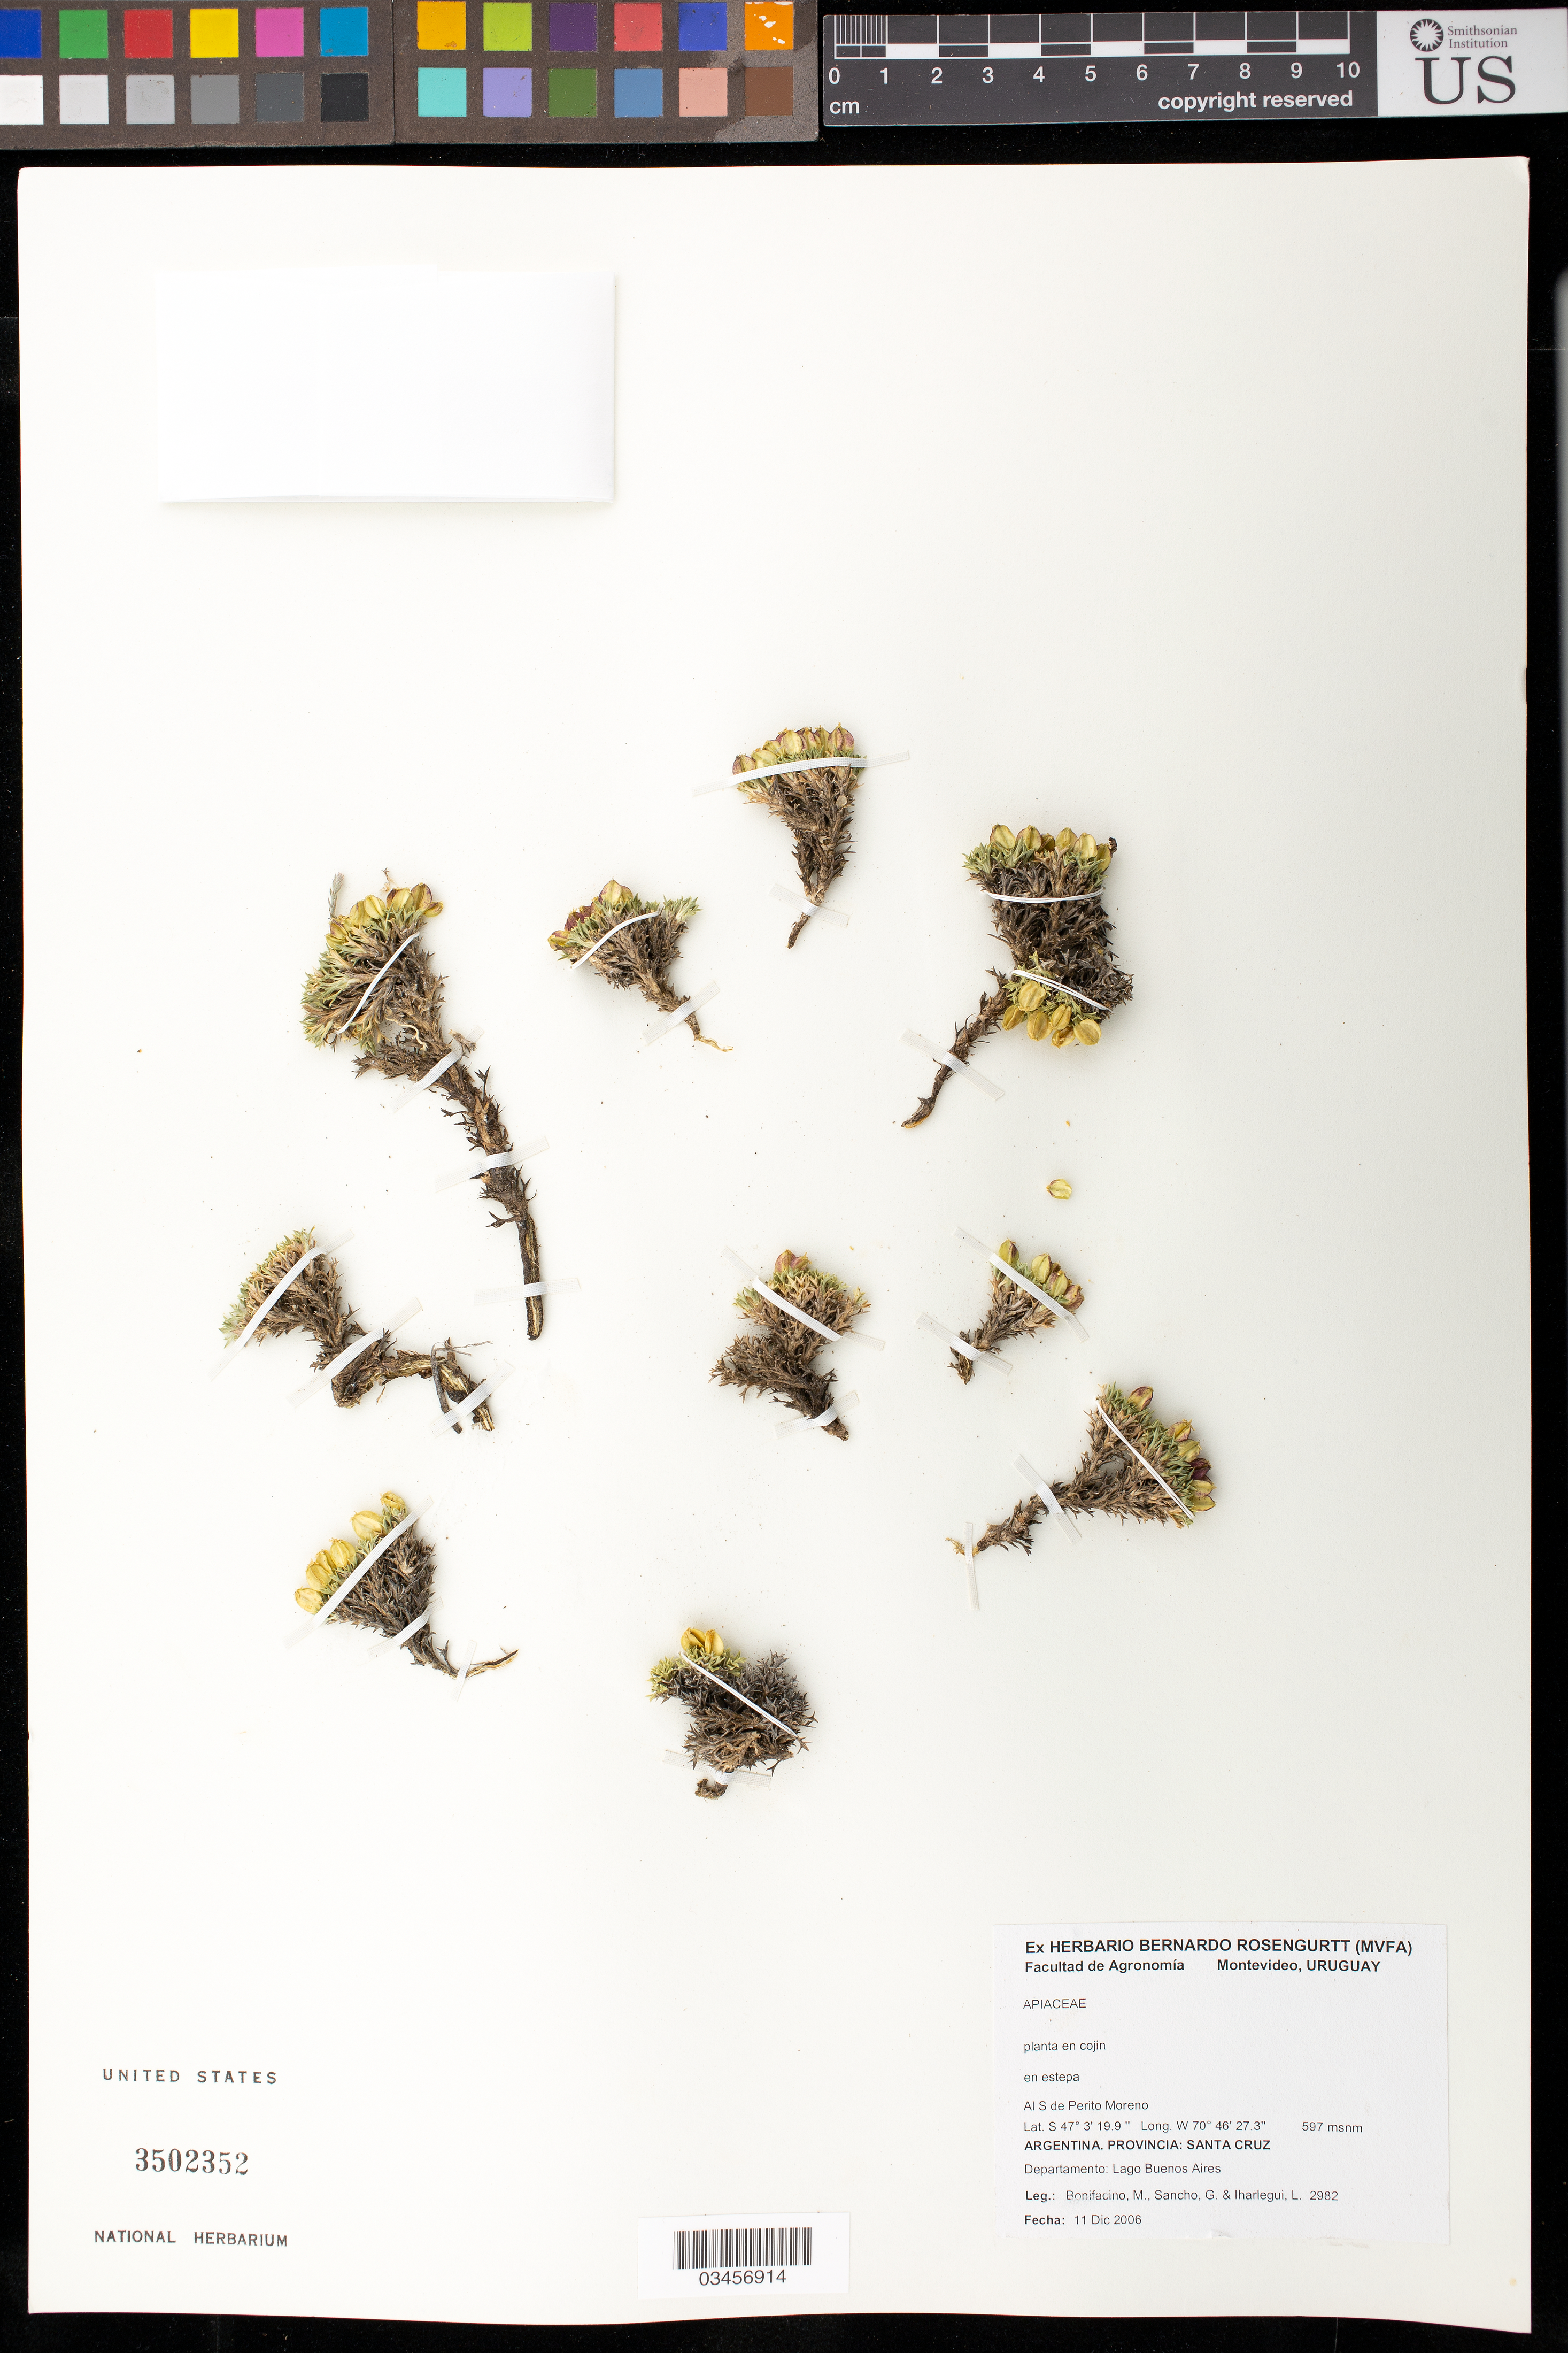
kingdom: Plantae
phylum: Tracheophyta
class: Magnoliopsida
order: Apiales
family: Apiaceae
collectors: M. Bonifacino, G. Sancho & L. Iharlegui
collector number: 2982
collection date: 2006-12-11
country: Argentina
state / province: Santa Cruz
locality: Departamento Lago Buenos Aires. Al S de Perito Moreno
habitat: En estepa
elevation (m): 597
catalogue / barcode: US 3502352